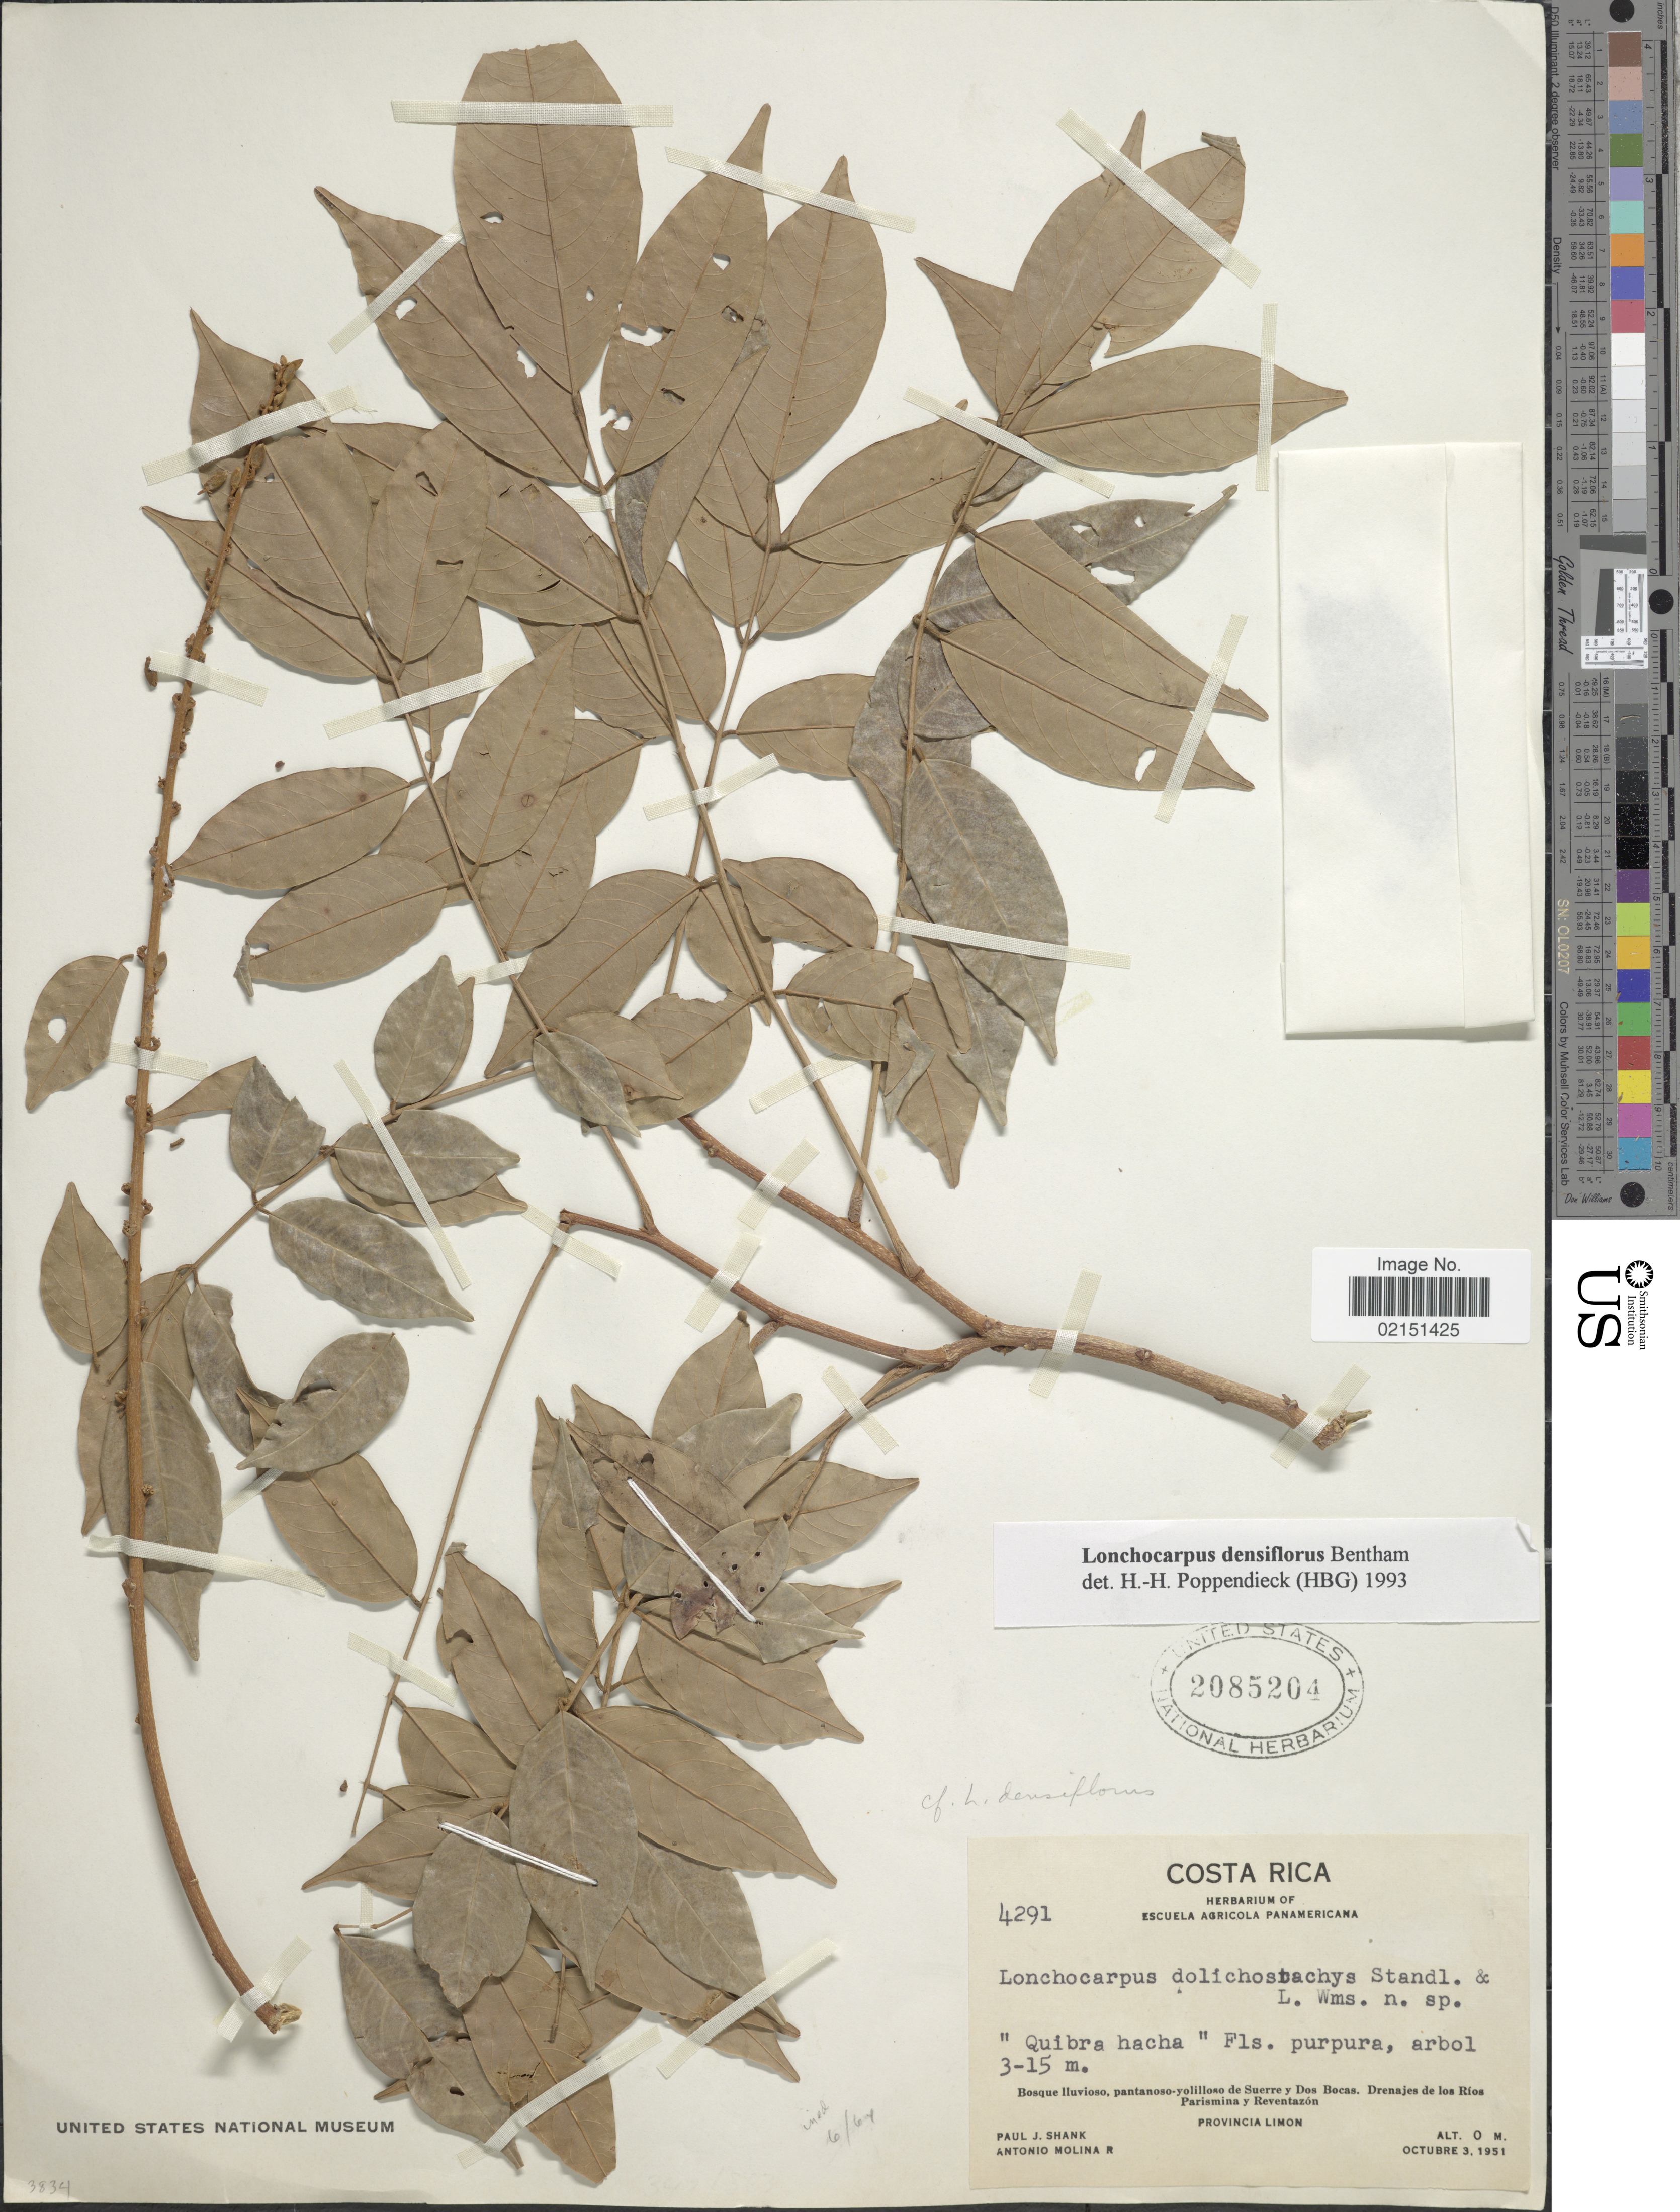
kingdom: Plantae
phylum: Tracheophyta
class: Magnoliopsida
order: Fabales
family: Fabaceae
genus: Lonchocarpus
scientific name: Lonchocarpus densiflorus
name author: Benth.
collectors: P. J. Shank & A. Molina R.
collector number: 4291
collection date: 1951-10-03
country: Costa Rica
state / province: Limón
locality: Bosque lluvioso, pantanoso-yoilloso de Suerre y Dos Bocas, Drenajes de los Rios, Parismina y Reventazon, Provincia Limon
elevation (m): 0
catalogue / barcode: US 2085204